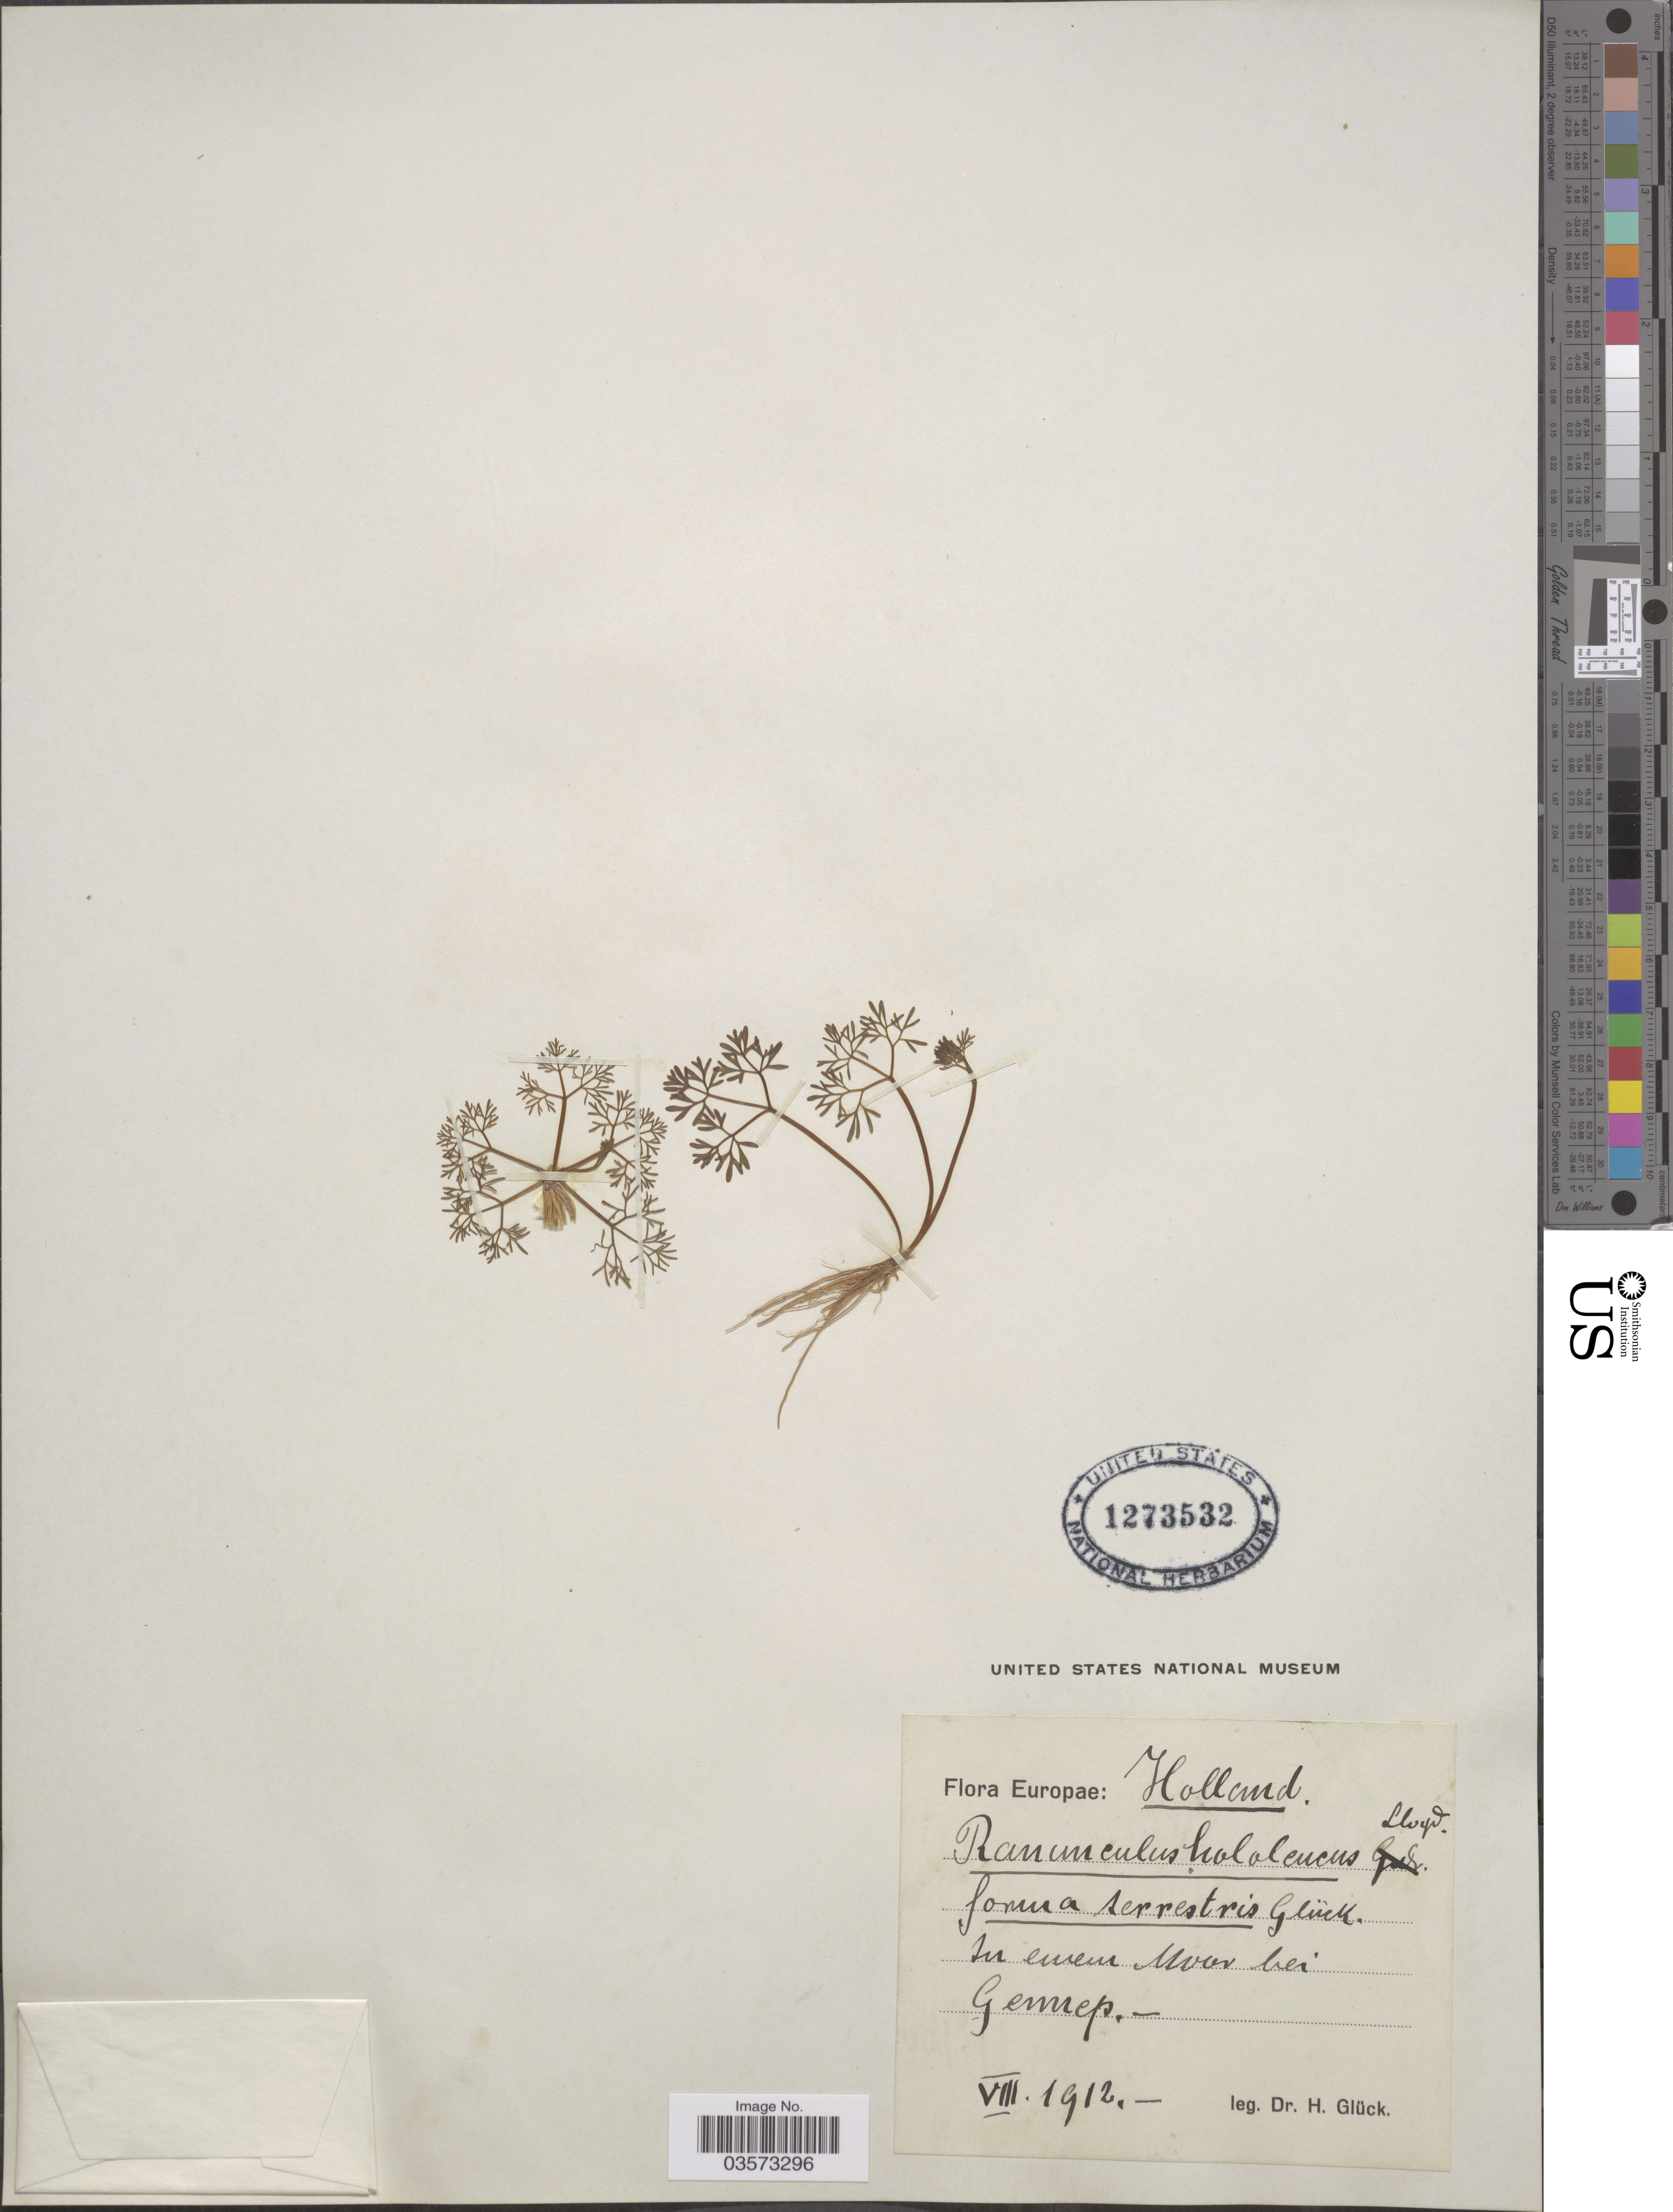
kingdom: Plantae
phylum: Tracheophyta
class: Magnoliopsida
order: Ranunculales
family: Ranunculaceae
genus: Ranunculus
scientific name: Ranunculus hololeucus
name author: Lloyd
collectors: H. Glück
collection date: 1912-08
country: Netherlands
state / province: Limburg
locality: Holland. In einem Moor bei Gennep.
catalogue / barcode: US 1273532